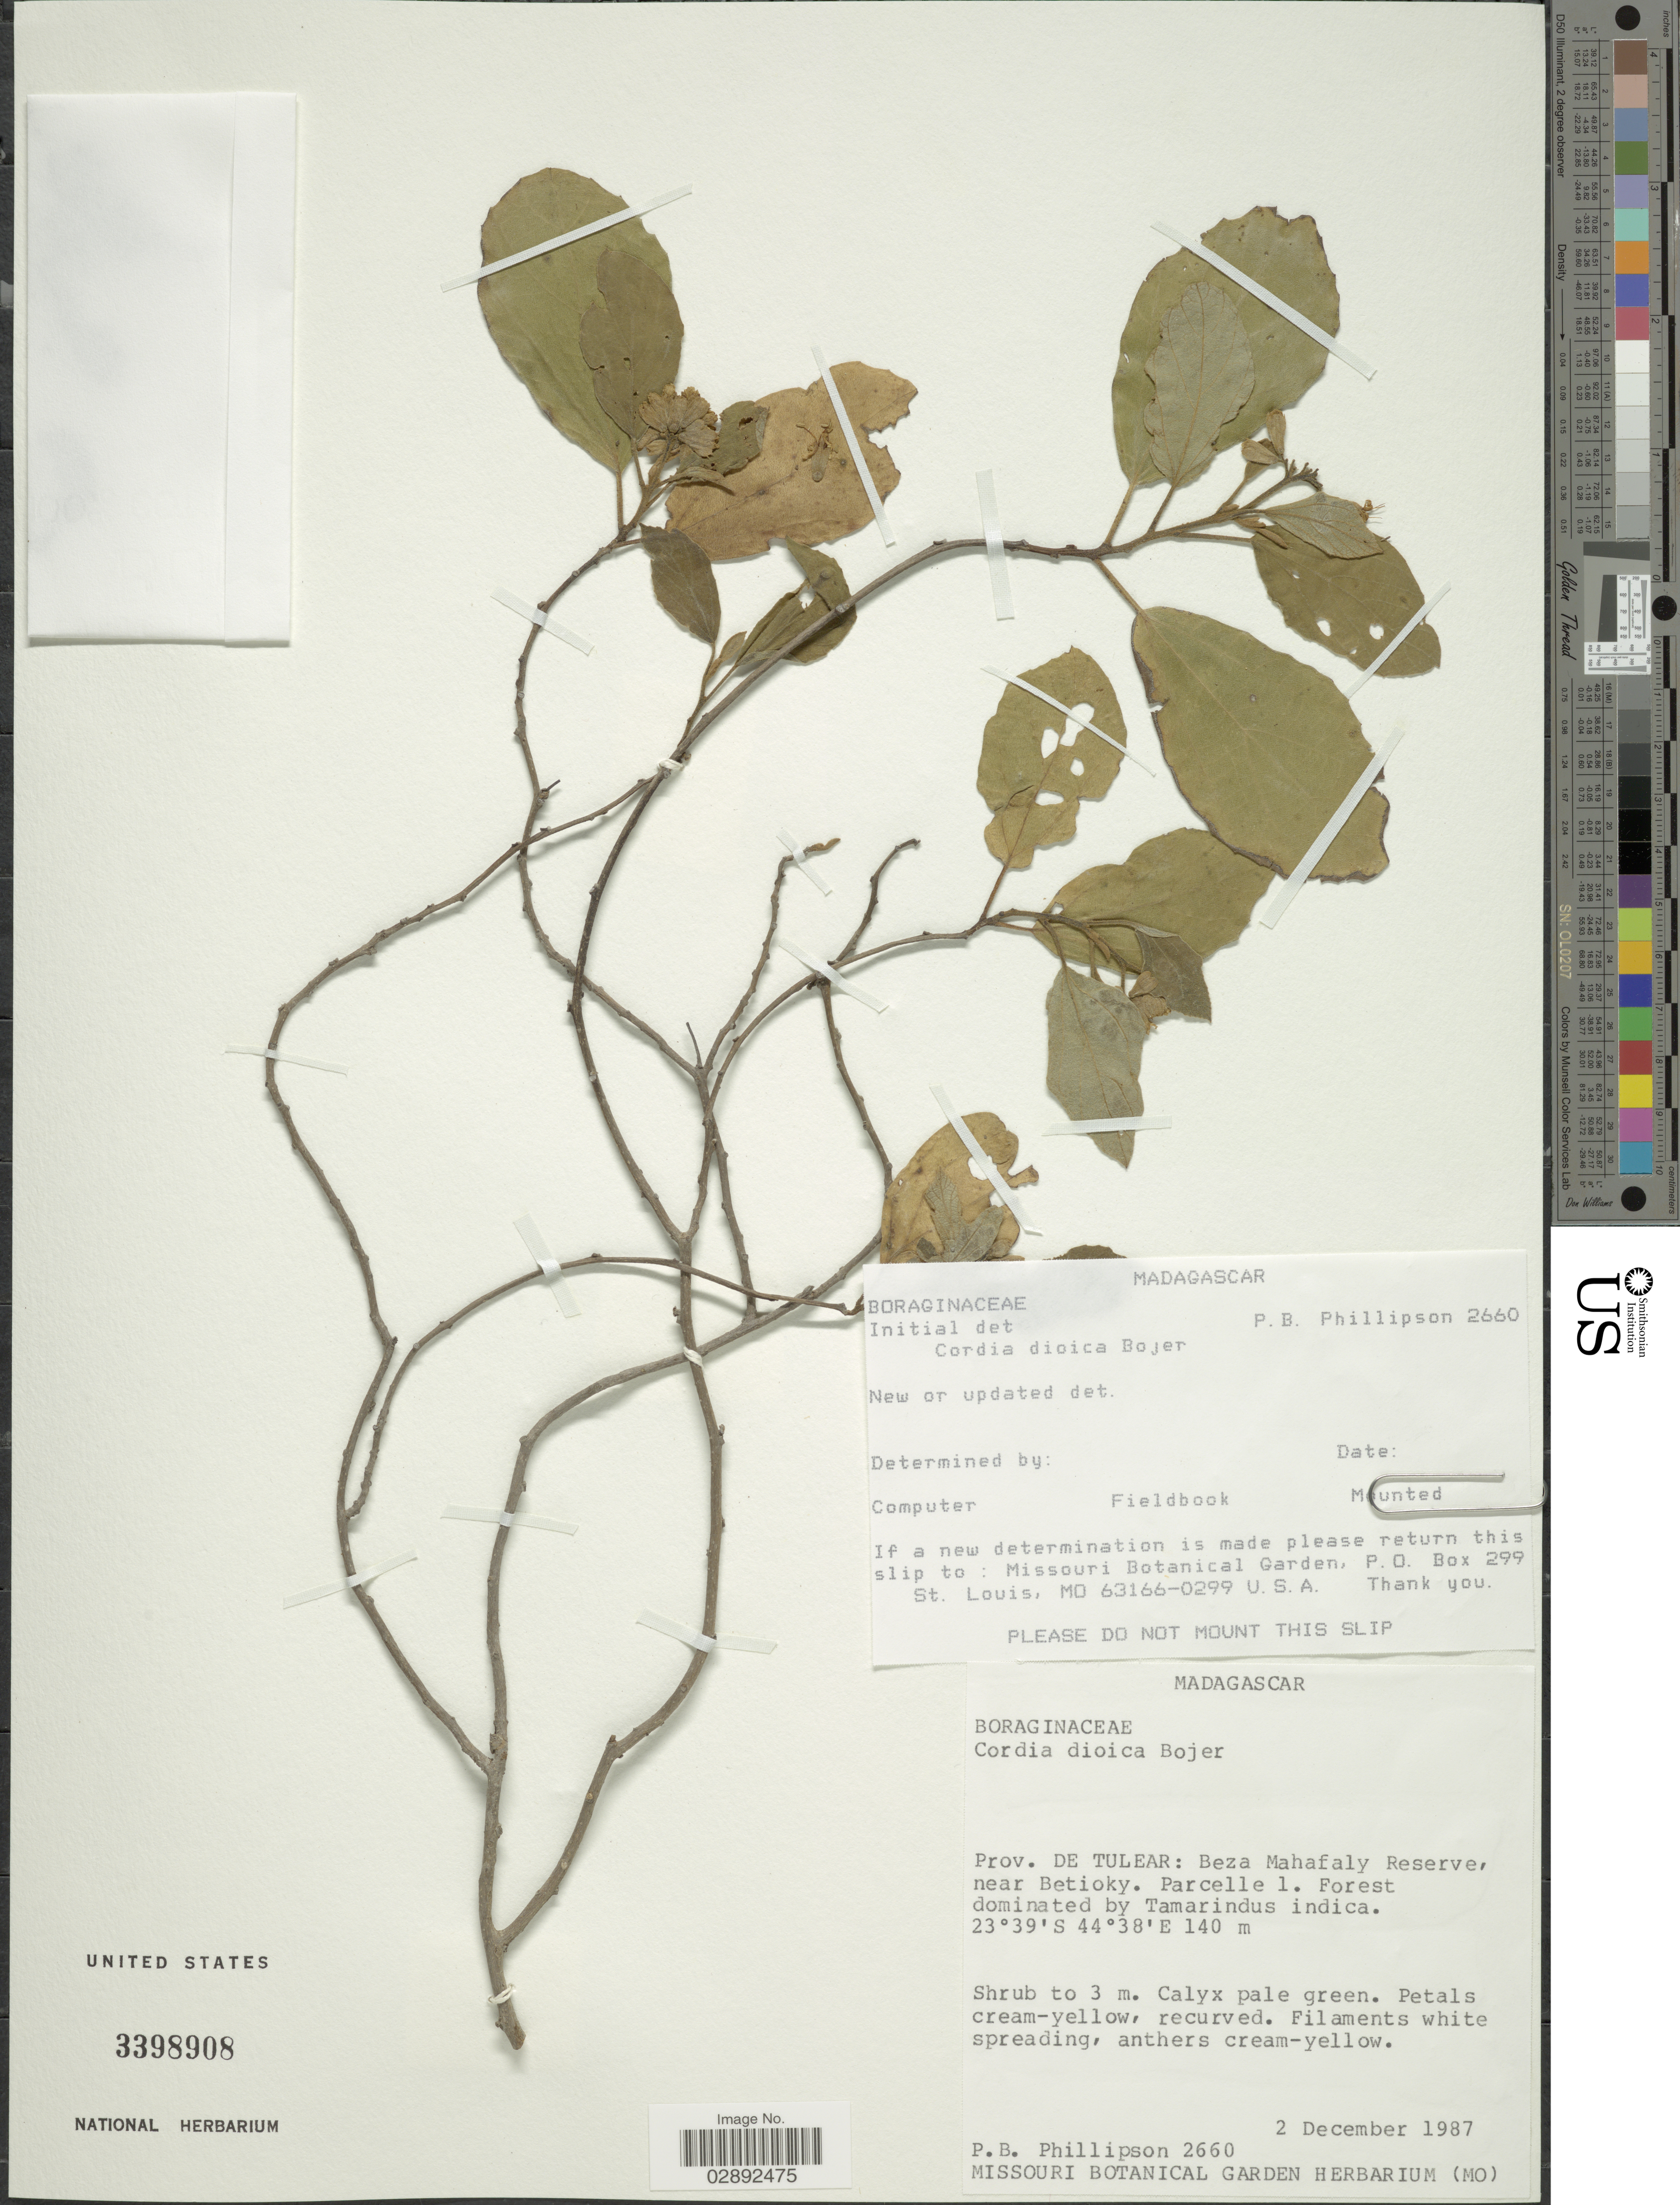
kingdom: Plantae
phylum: Tracheophyta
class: Magnoliopsida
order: Boraginales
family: Cordiaceae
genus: Cordia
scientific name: Cordia dioica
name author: Bojer ex A. DC.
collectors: P. B. Phillipson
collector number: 2660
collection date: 1987-12-02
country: Madagascar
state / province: Atsimo-Andrefana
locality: Prov. de Tulear: Beza Mahafaly Reserve, near Betioky. Parcelle 1.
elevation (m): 140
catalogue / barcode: US 3398908